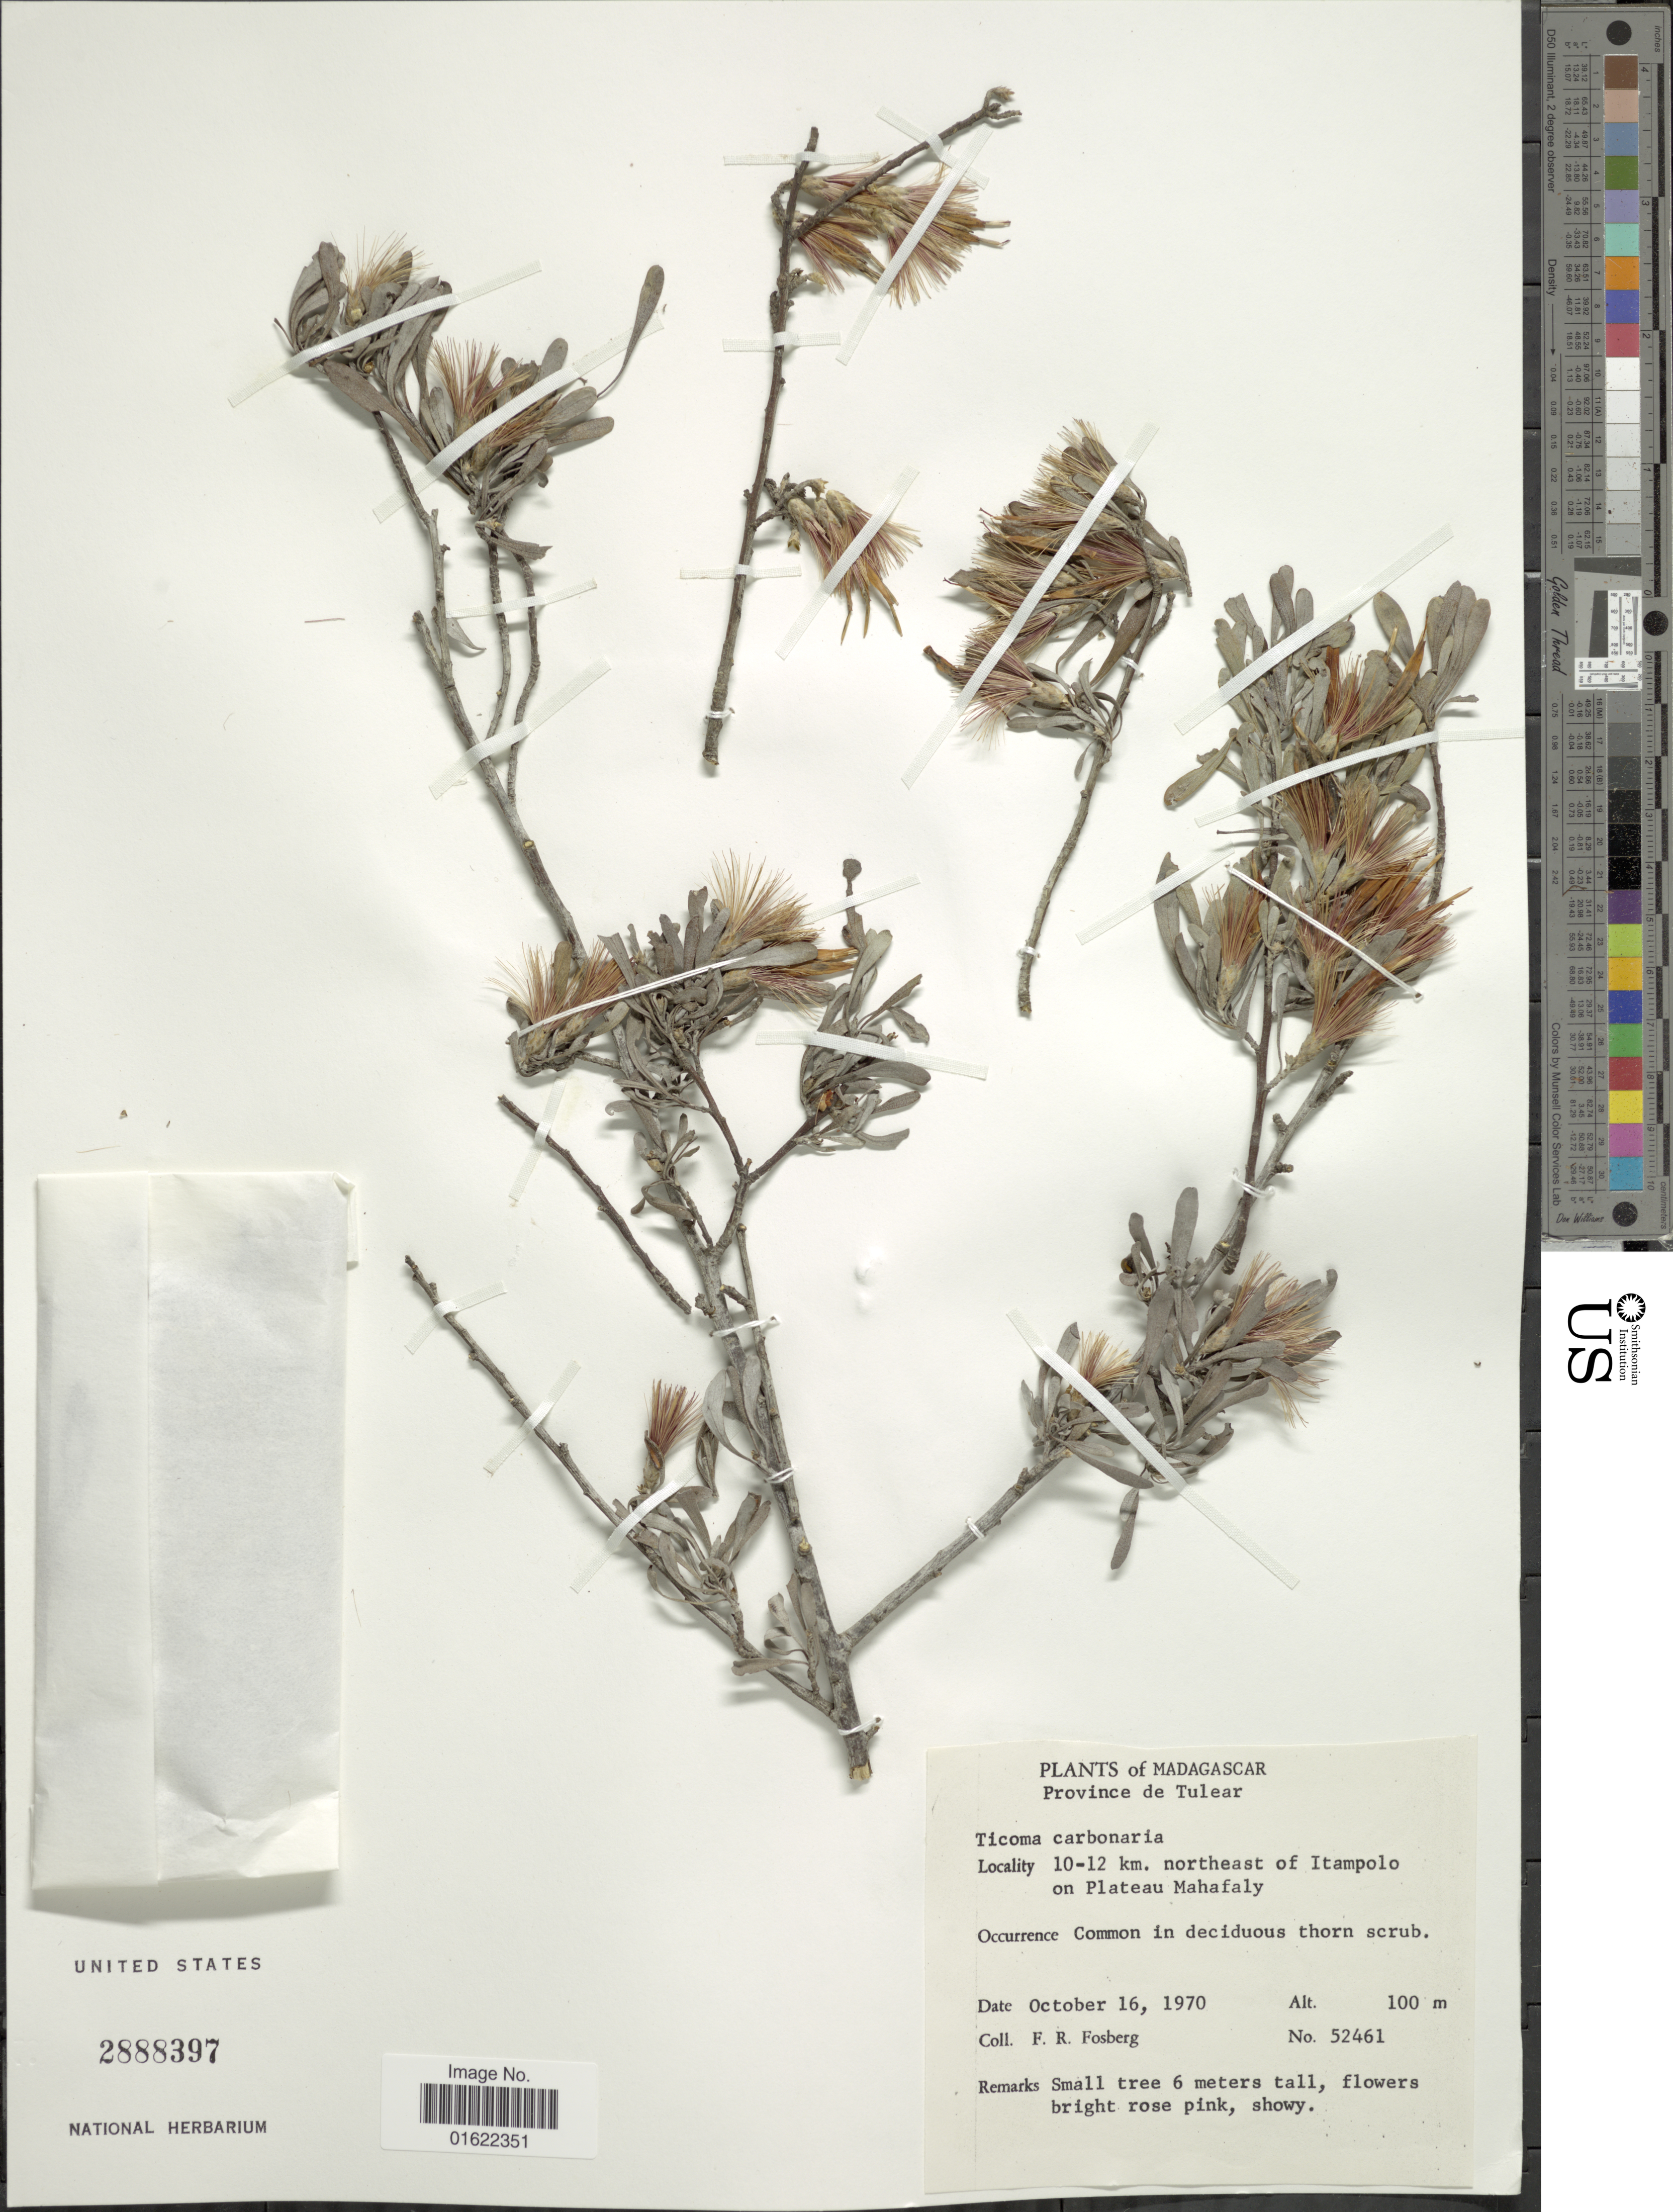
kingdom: Plantae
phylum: Tracheophyta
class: Magnoliopsida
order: Asterales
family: Asteraceae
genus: Cloiselia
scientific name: Cloiselia carbonaria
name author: S. Moore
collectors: F. R. Fosberg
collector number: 52461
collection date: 1970-10-16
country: Madagascar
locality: Province of de Tulear. 10-12 km. northeast of Itampolo on Plateau Mahafaly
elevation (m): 100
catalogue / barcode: US 2888397